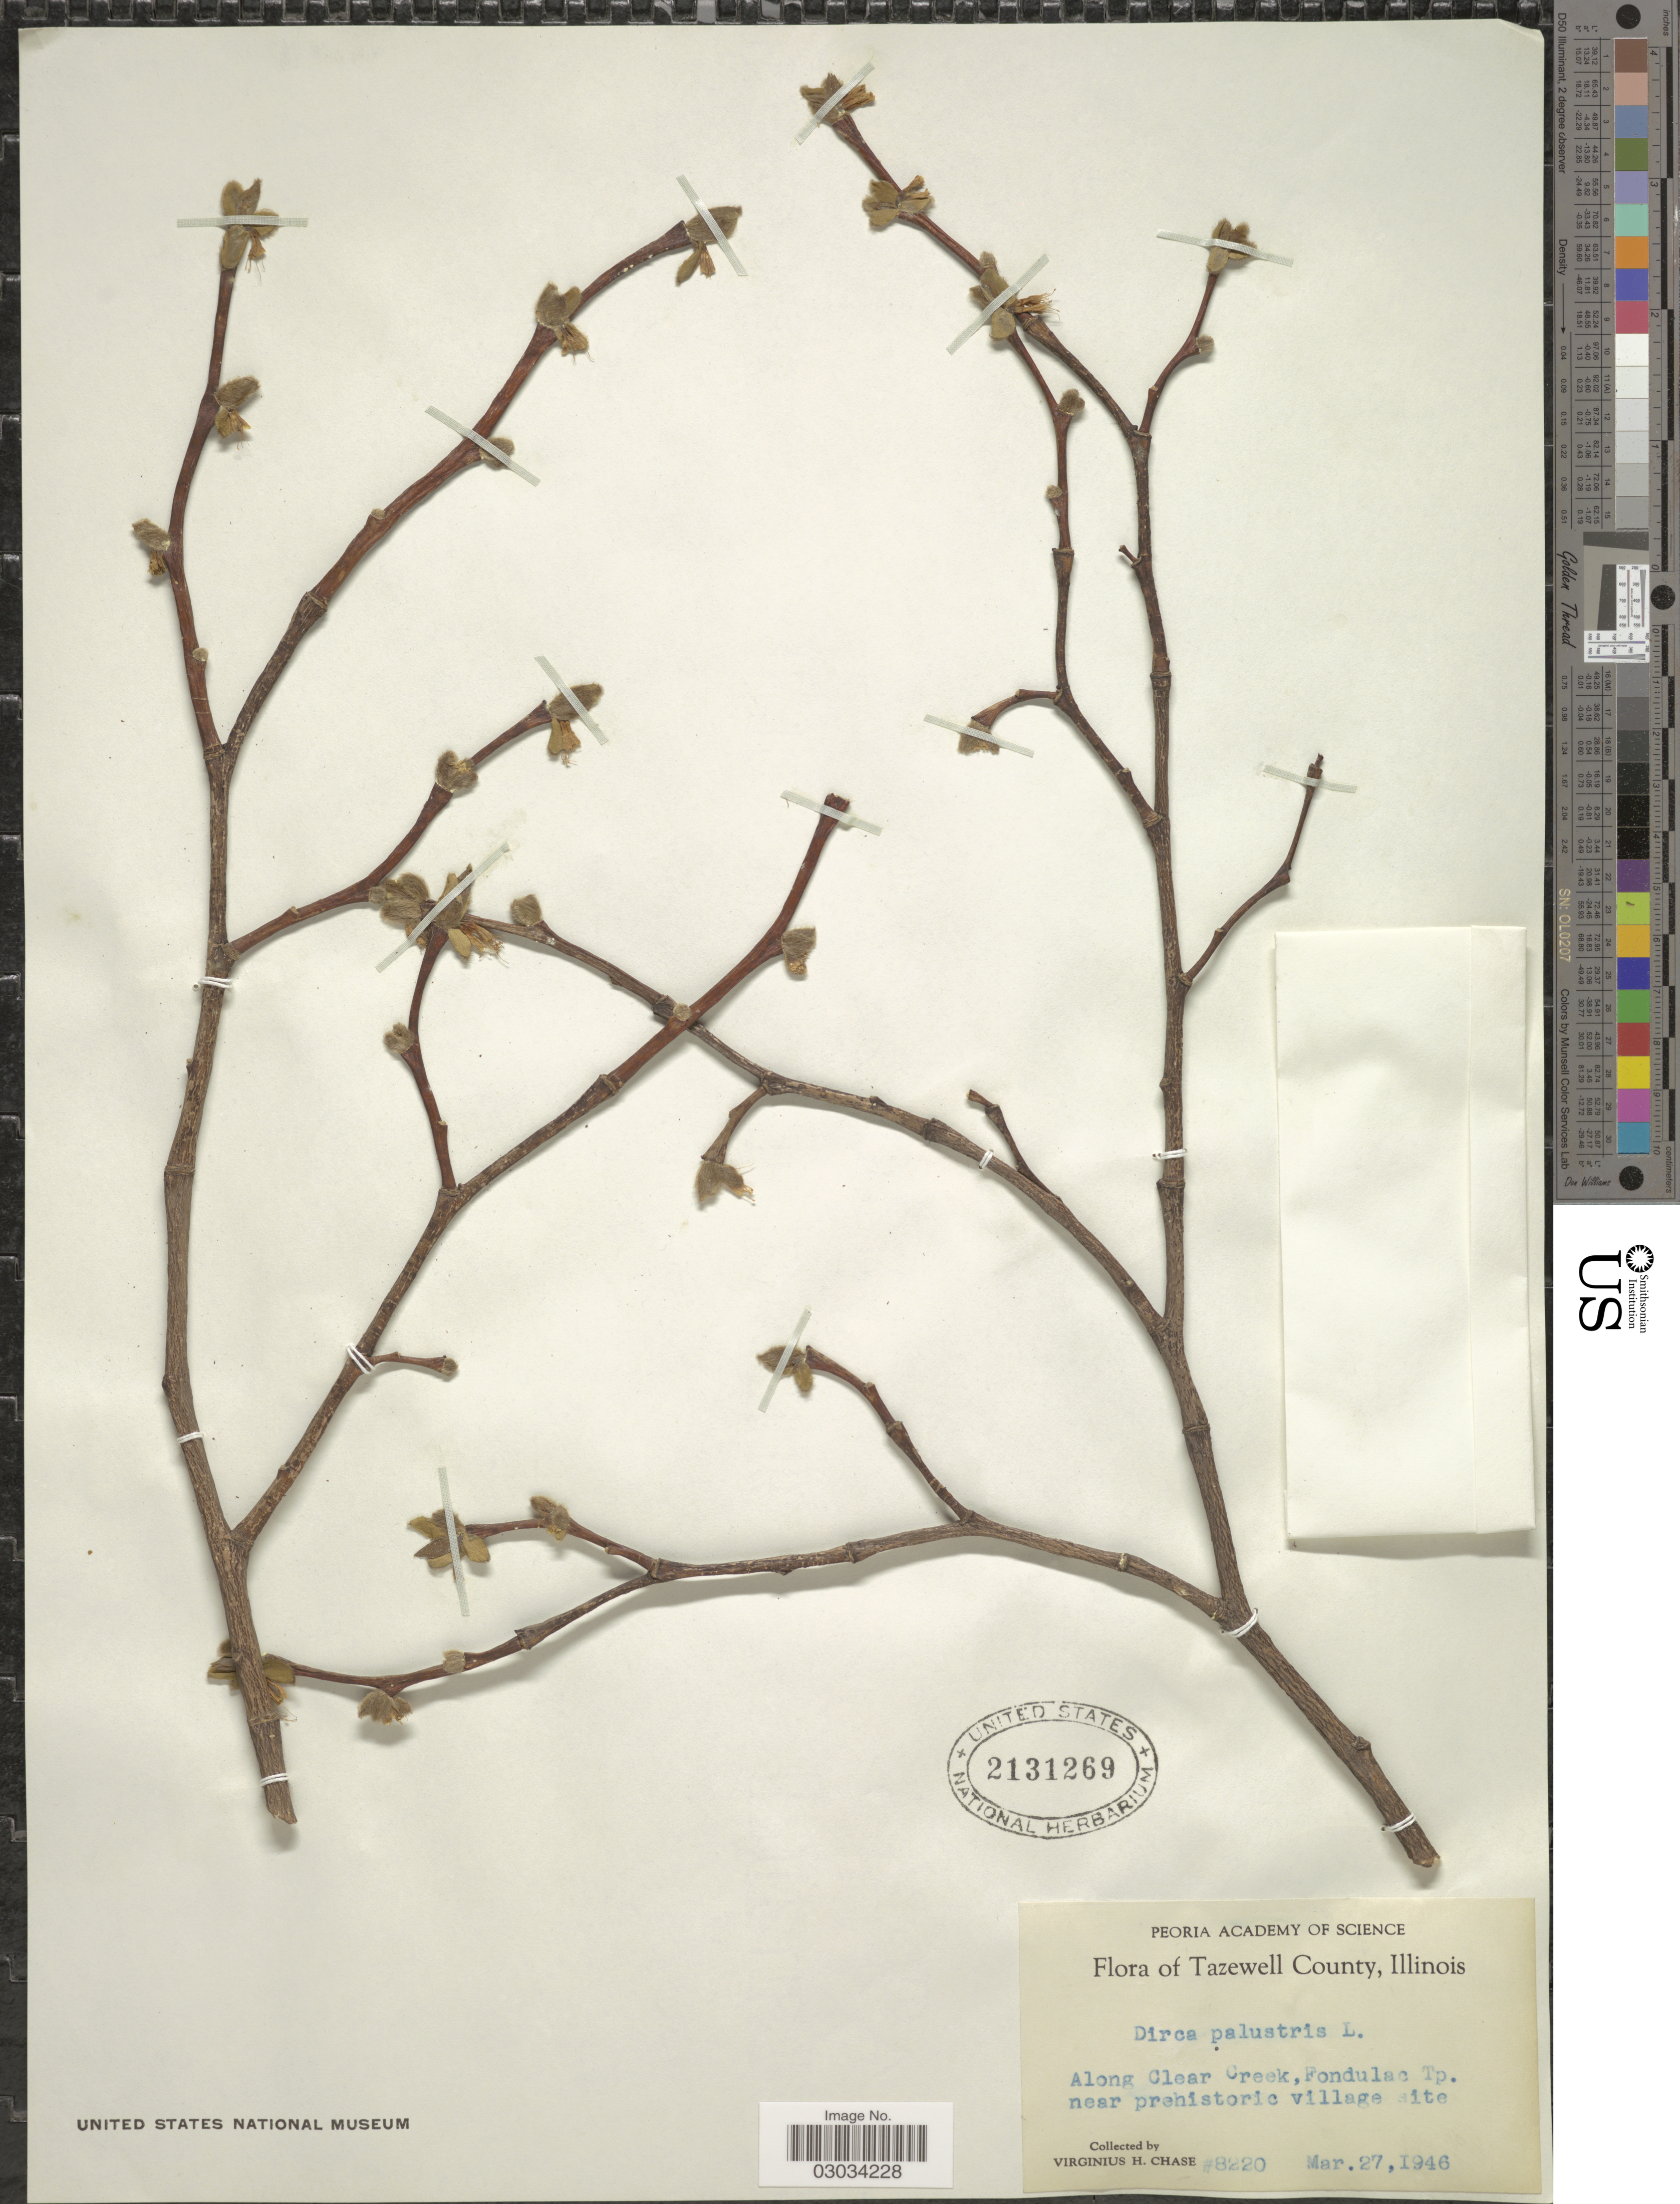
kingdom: Plantae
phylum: Tracheophyta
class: Magnoliopsida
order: Malvales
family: Thymelaeaceae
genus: Dirca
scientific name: Dirca palustris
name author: L.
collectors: V. H. Chase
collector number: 8220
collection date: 1946-03-27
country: United States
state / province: Illinois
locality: Tazewell County. Along Clear Creek, Fondulac Tp. near prehistoric village site.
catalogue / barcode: US 2131269